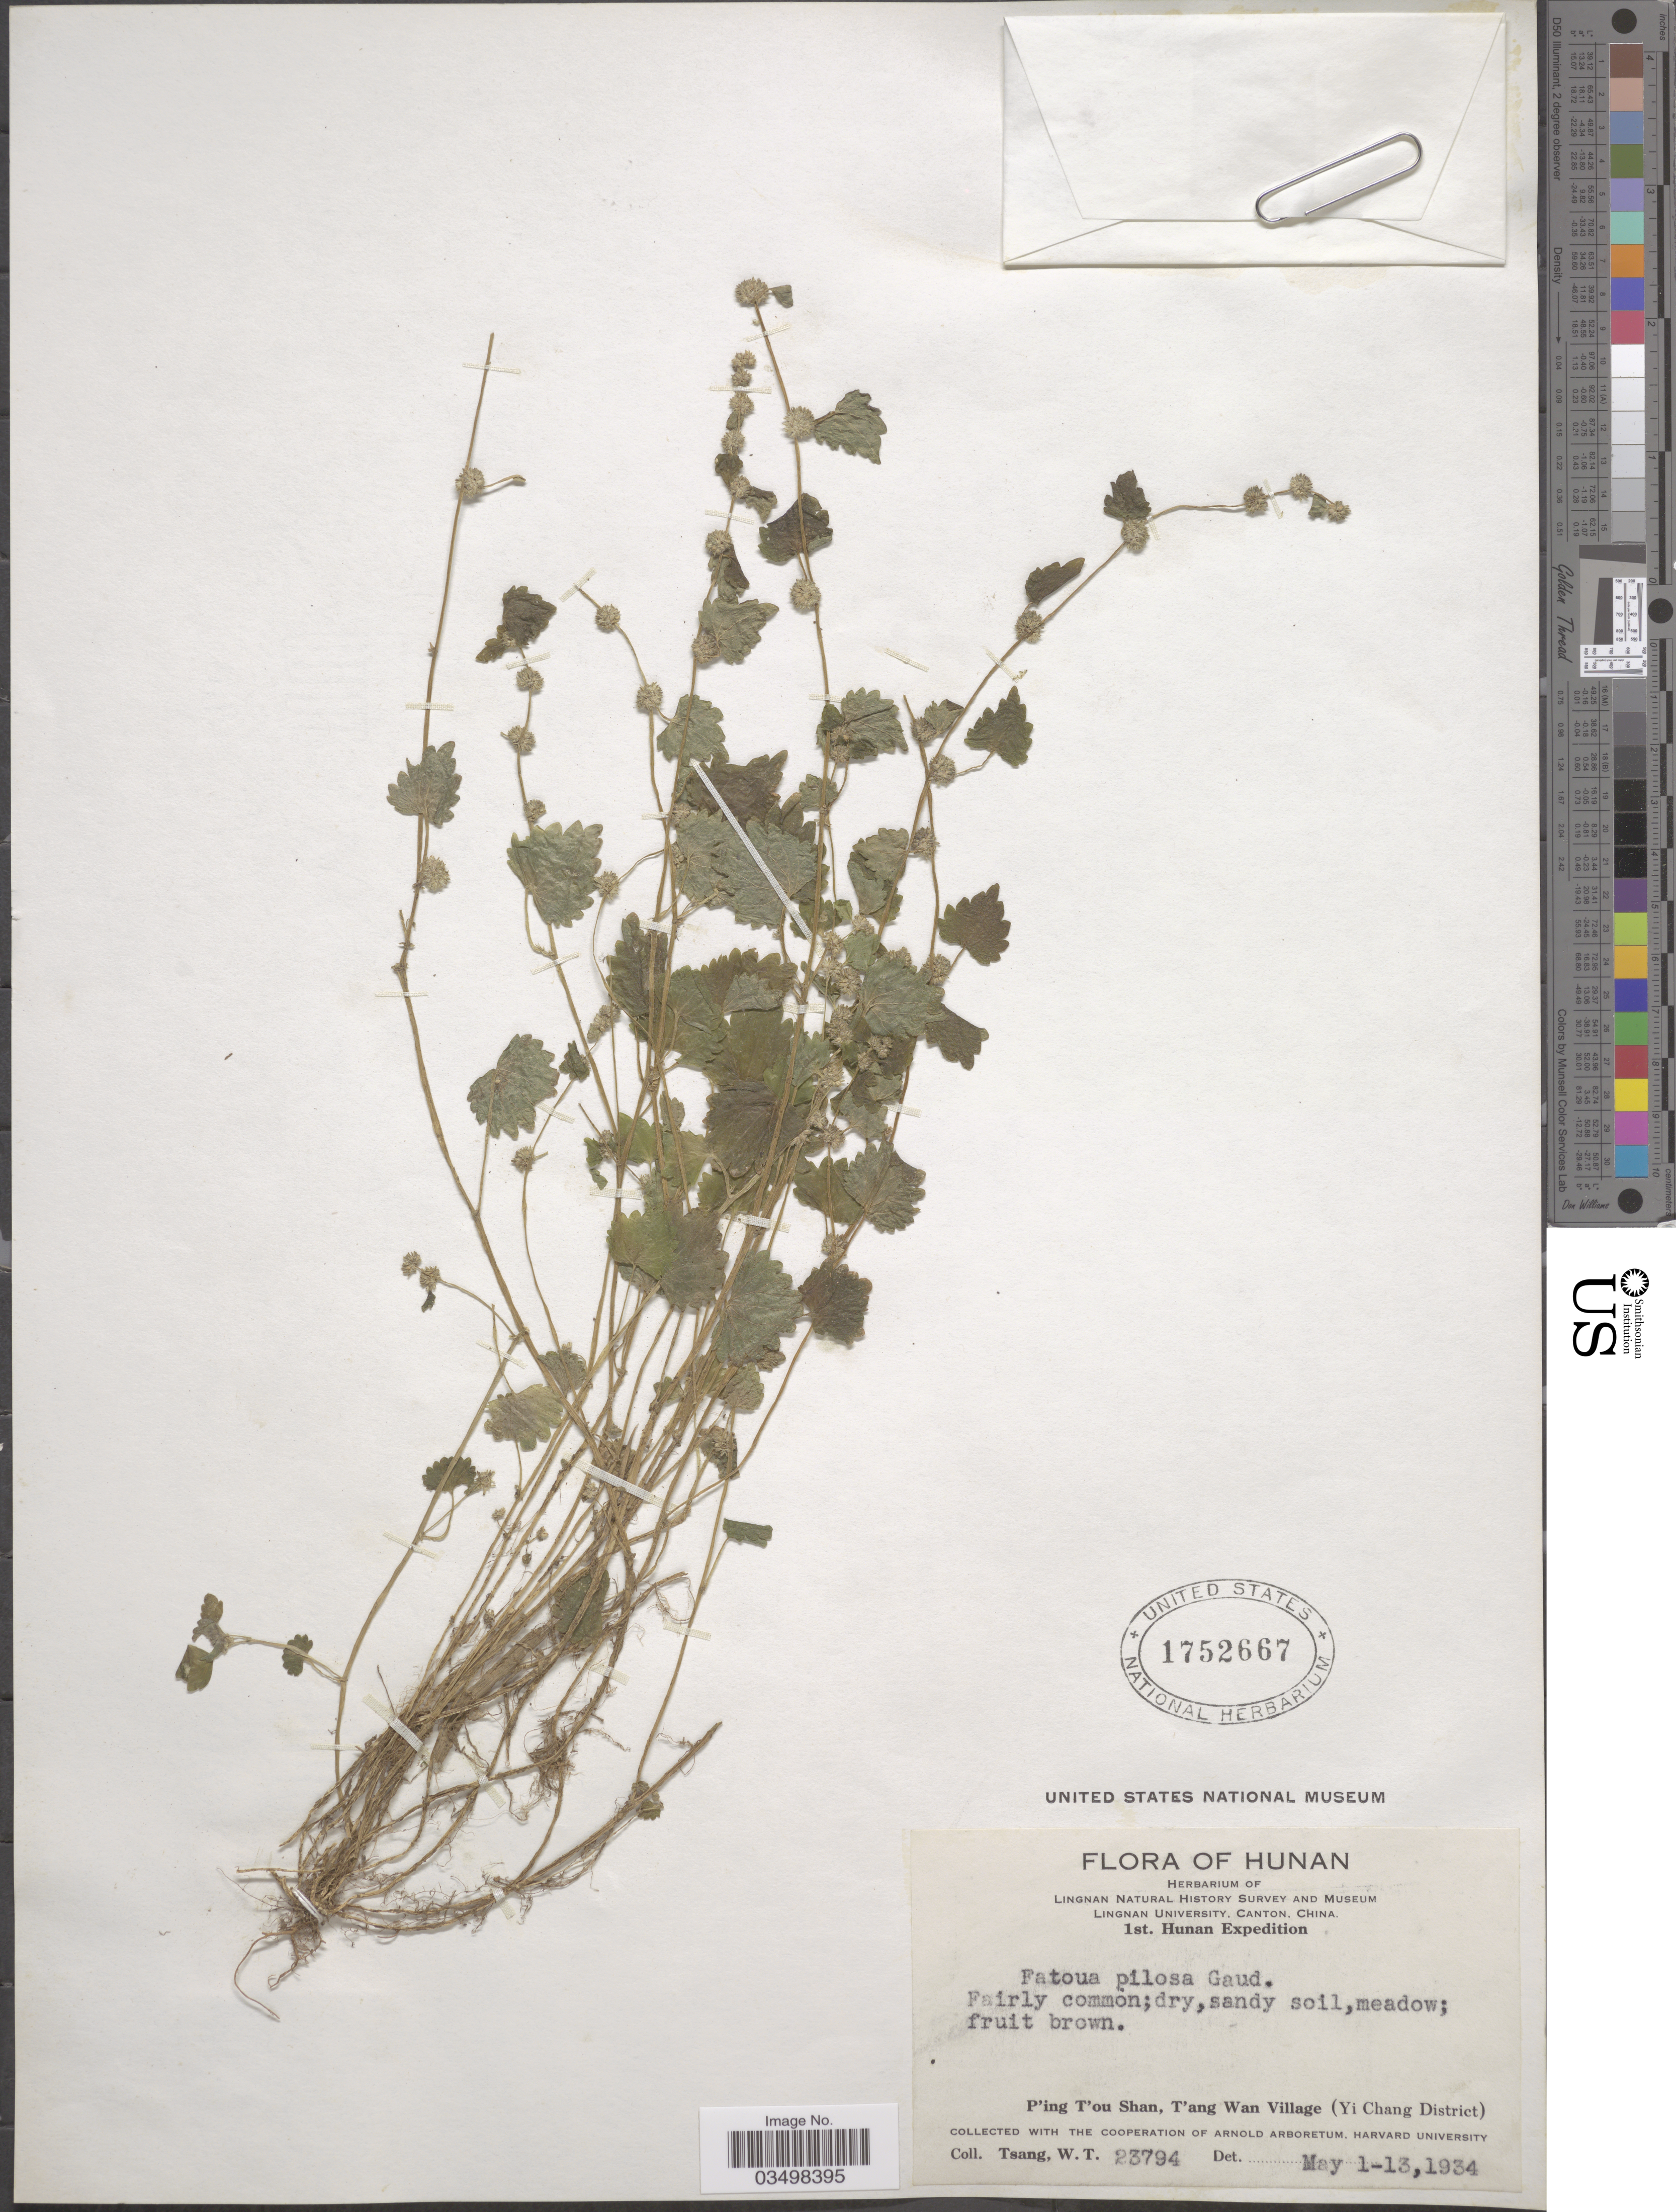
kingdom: Plantae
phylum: Tracheophyta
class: Magnoliopsida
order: Rosales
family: Urticaceae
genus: Nanocnide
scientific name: Nanocnide japonica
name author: Blume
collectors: W. T. Tsang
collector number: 23794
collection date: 1934-05-01/1934-05-13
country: China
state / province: Hunan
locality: P'ing T'ou Shan, T'ang Wan Village (Yi Chang District).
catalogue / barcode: US 1752667